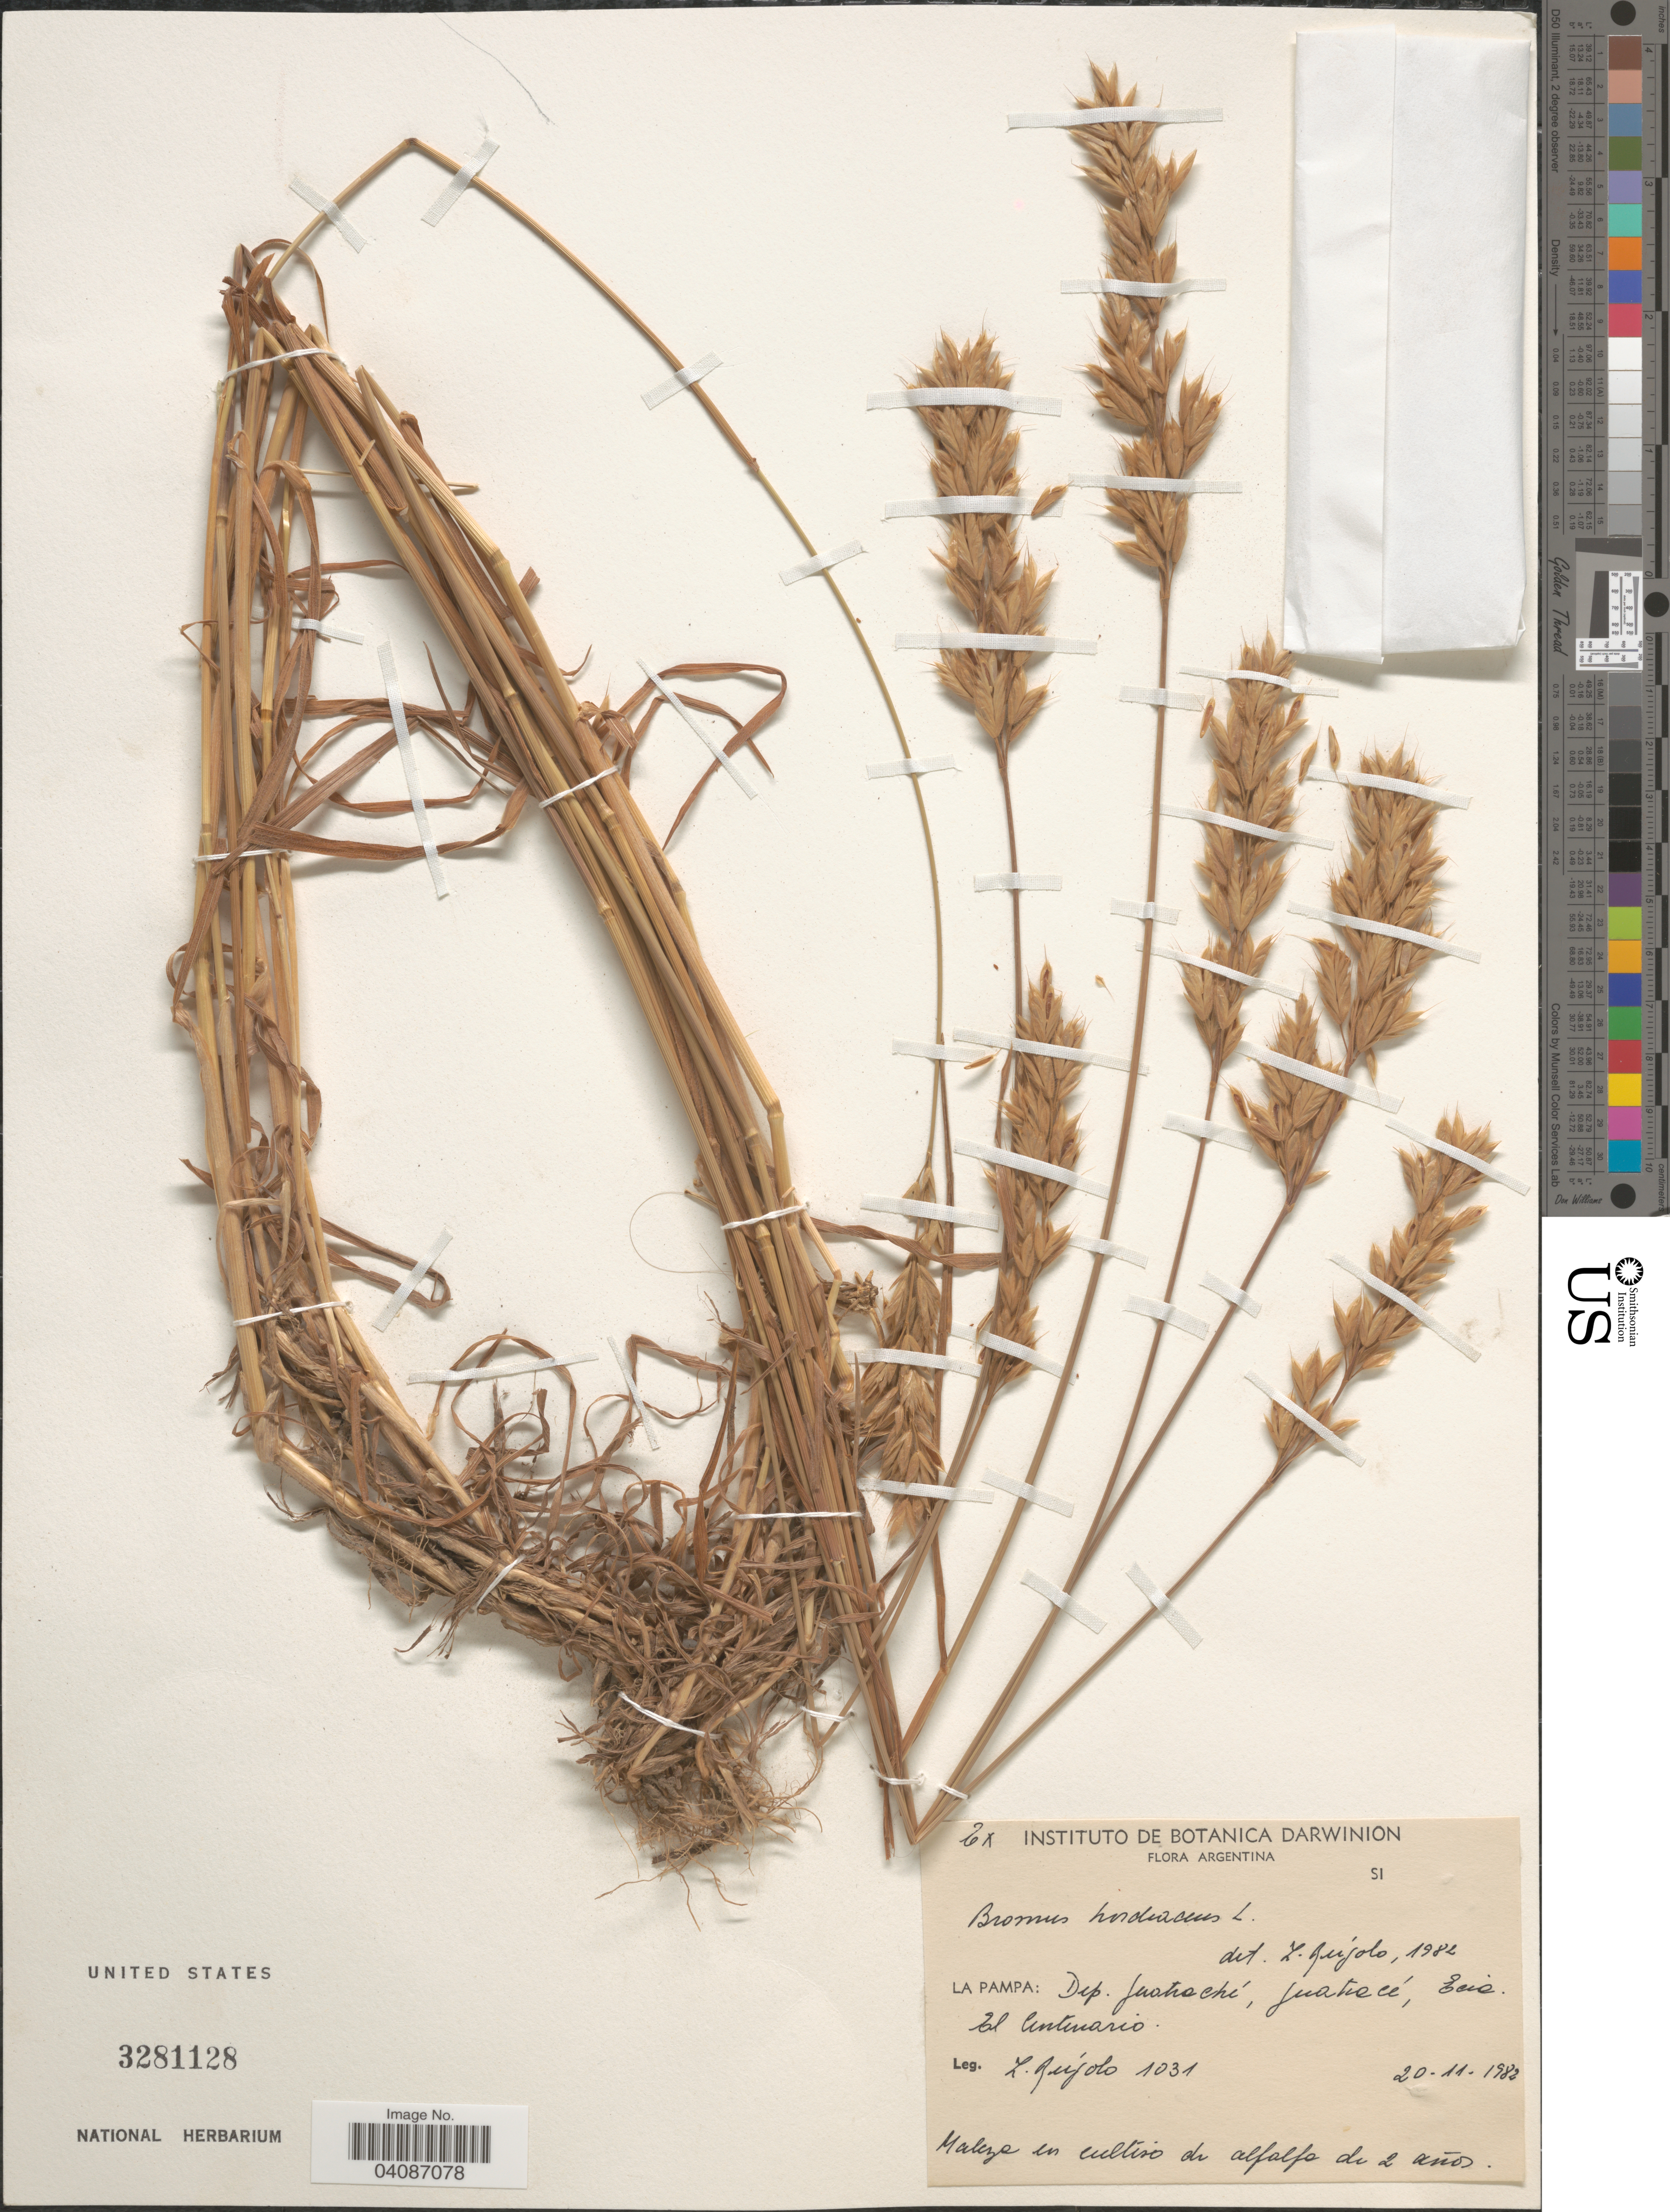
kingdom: Plantae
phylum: Tracheophyta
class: Liliopsida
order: Poales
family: Poaceae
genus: Bromus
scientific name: Bromus hordeaceus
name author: L.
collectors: Z. Rúgolo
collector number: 1031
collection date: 1982-11-20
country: Argentina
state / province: La Pampa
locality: Dep. Guatreché, Guatrecé, El Centanario.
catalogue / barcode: US 3281128